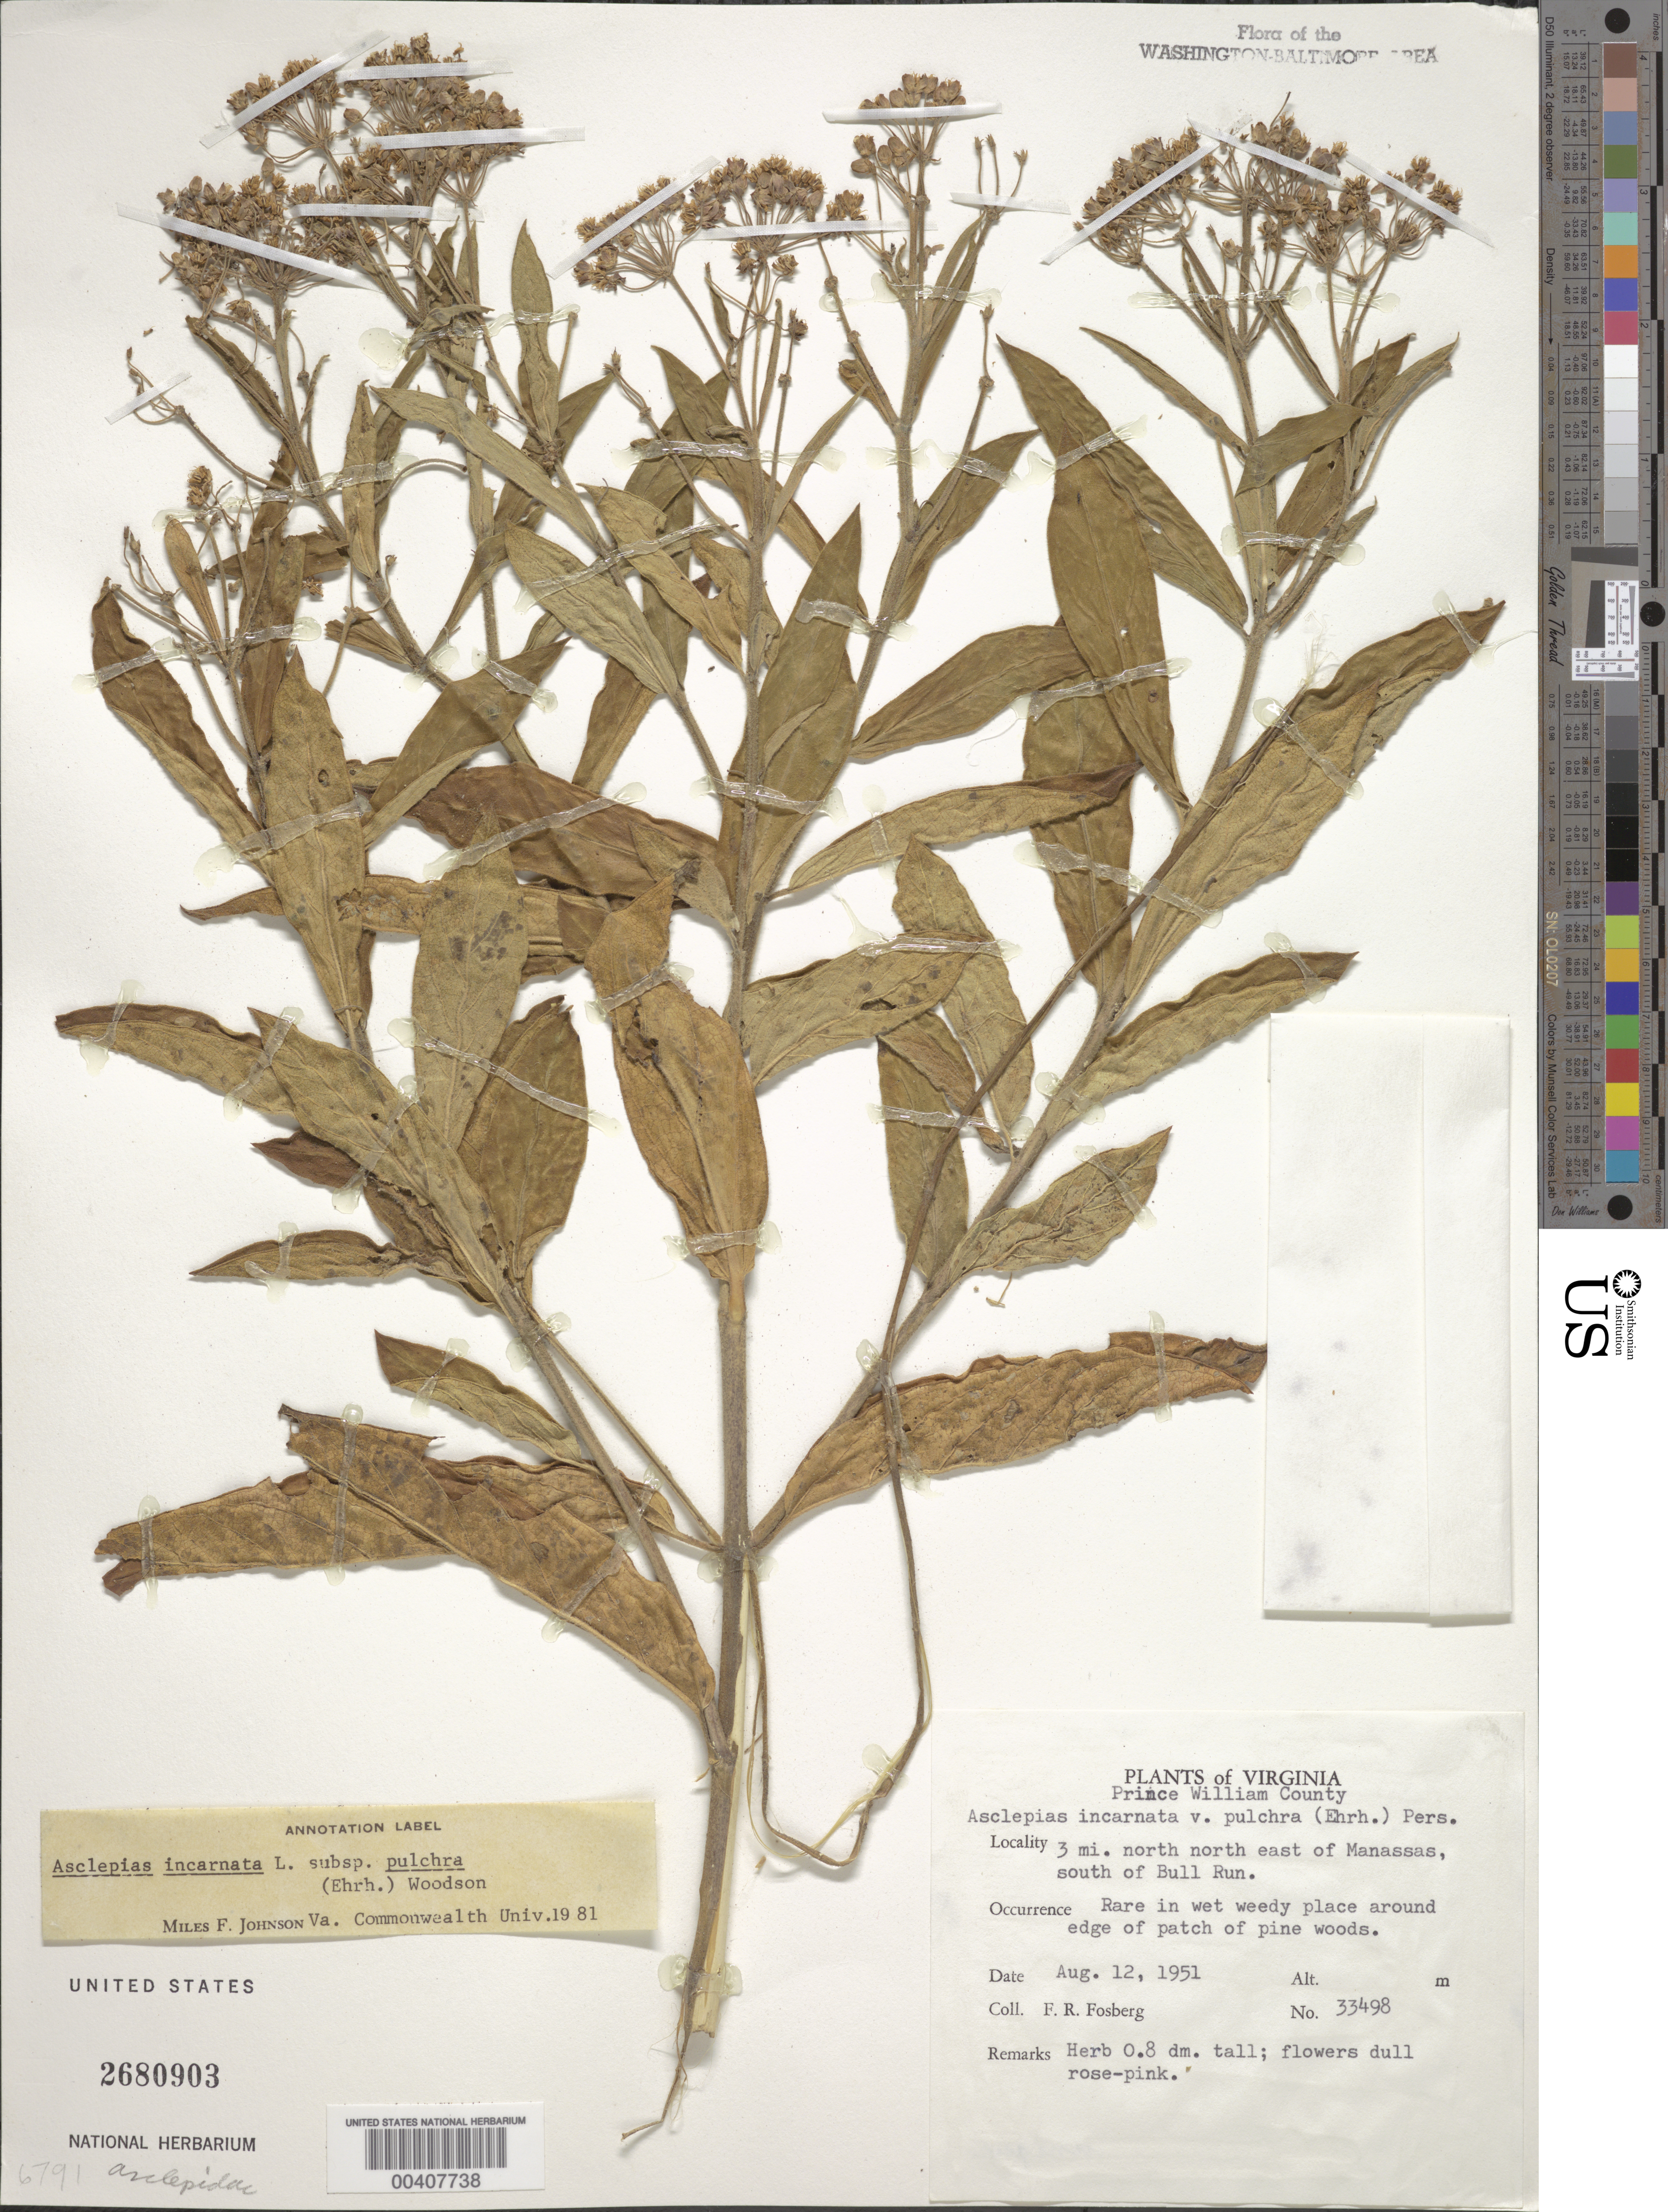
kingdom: Plantae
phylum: Tracheophyta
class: Magnoliopsida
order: Gentianales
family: Apocynaceae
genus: Asclepias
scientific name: Asclepias incarnata subsp. pulchra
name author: (Ehrh. ex Willd.) Woodson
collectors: F. R. Fosberg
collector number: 33498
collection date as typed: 12 Aug 1951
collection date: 1951-08-12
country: United States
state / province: Virginia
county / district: Prince William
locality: North-northeast of Manassas, south of Bull Run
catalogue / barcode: US 2680903